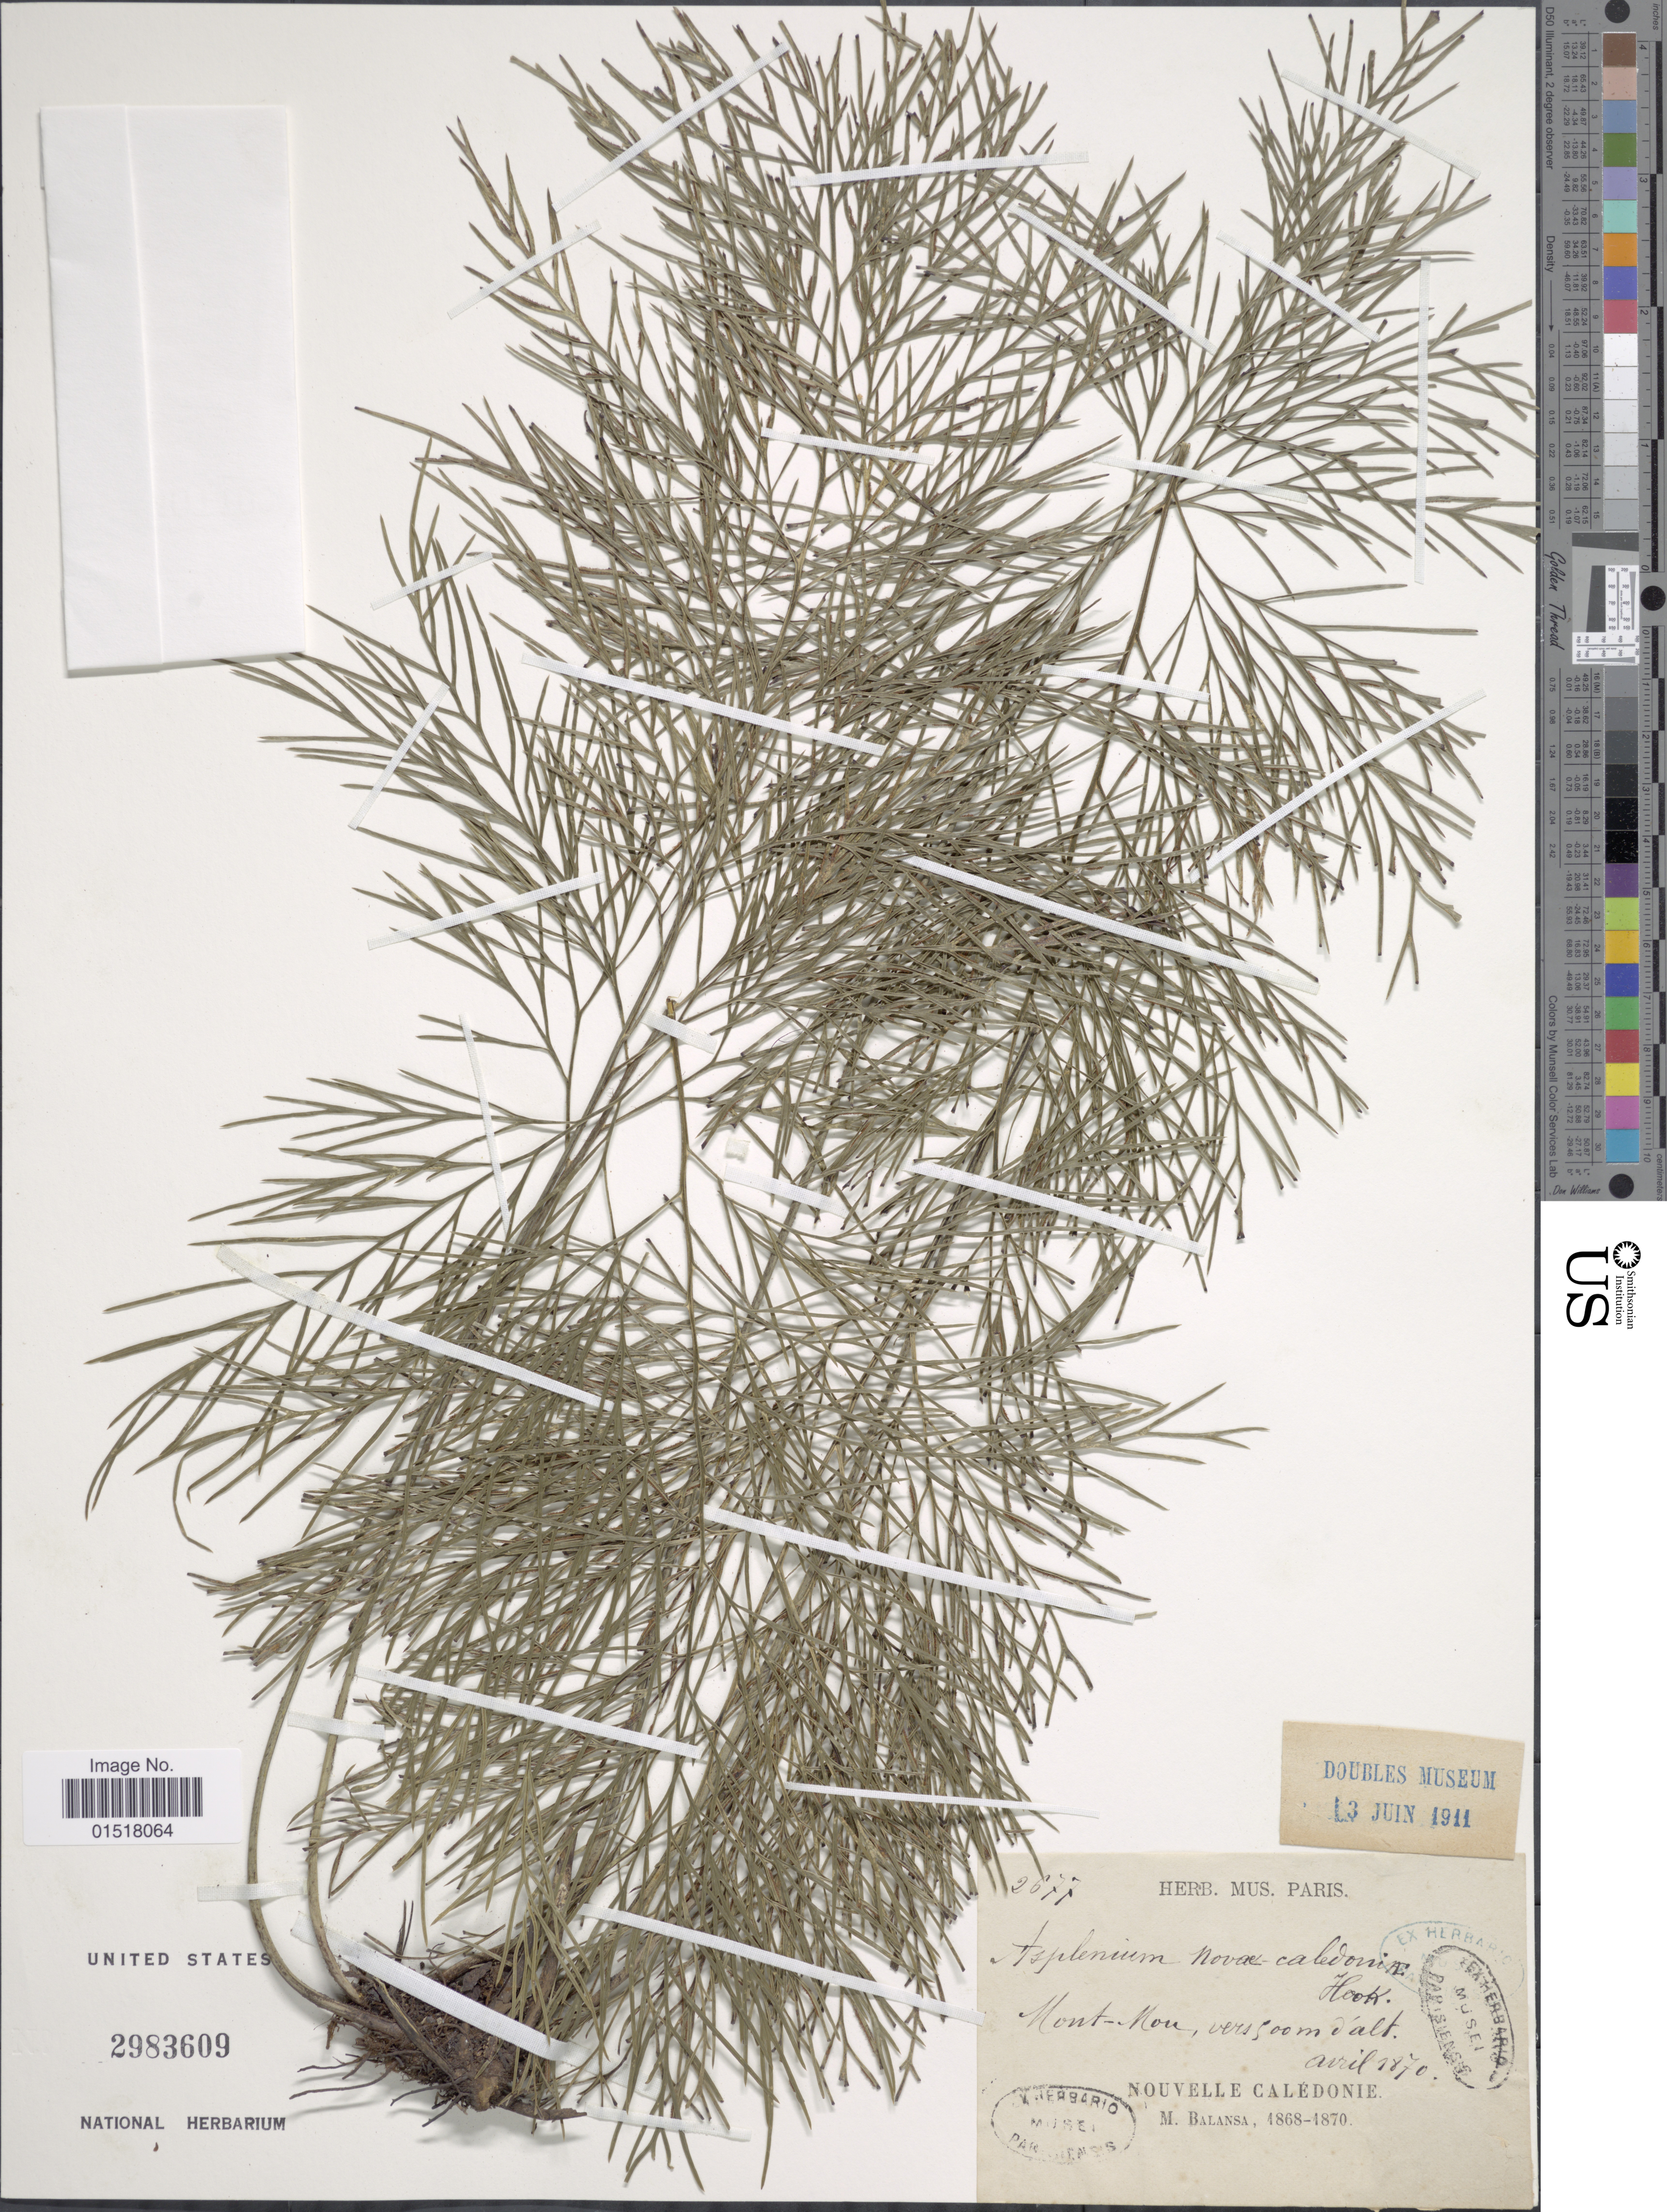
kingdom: Plantae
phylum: Tracheophyta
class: Polypodiopsida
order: Polypodiales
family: Aspleniaceae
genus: Asplenium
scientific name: Asplenium novae-caledoniae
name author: Hook.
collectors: B. Balansa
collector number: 2677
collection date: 1870-04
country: New Caledonia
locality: Mont-Nou.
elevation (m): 500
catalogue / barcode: US 2983609